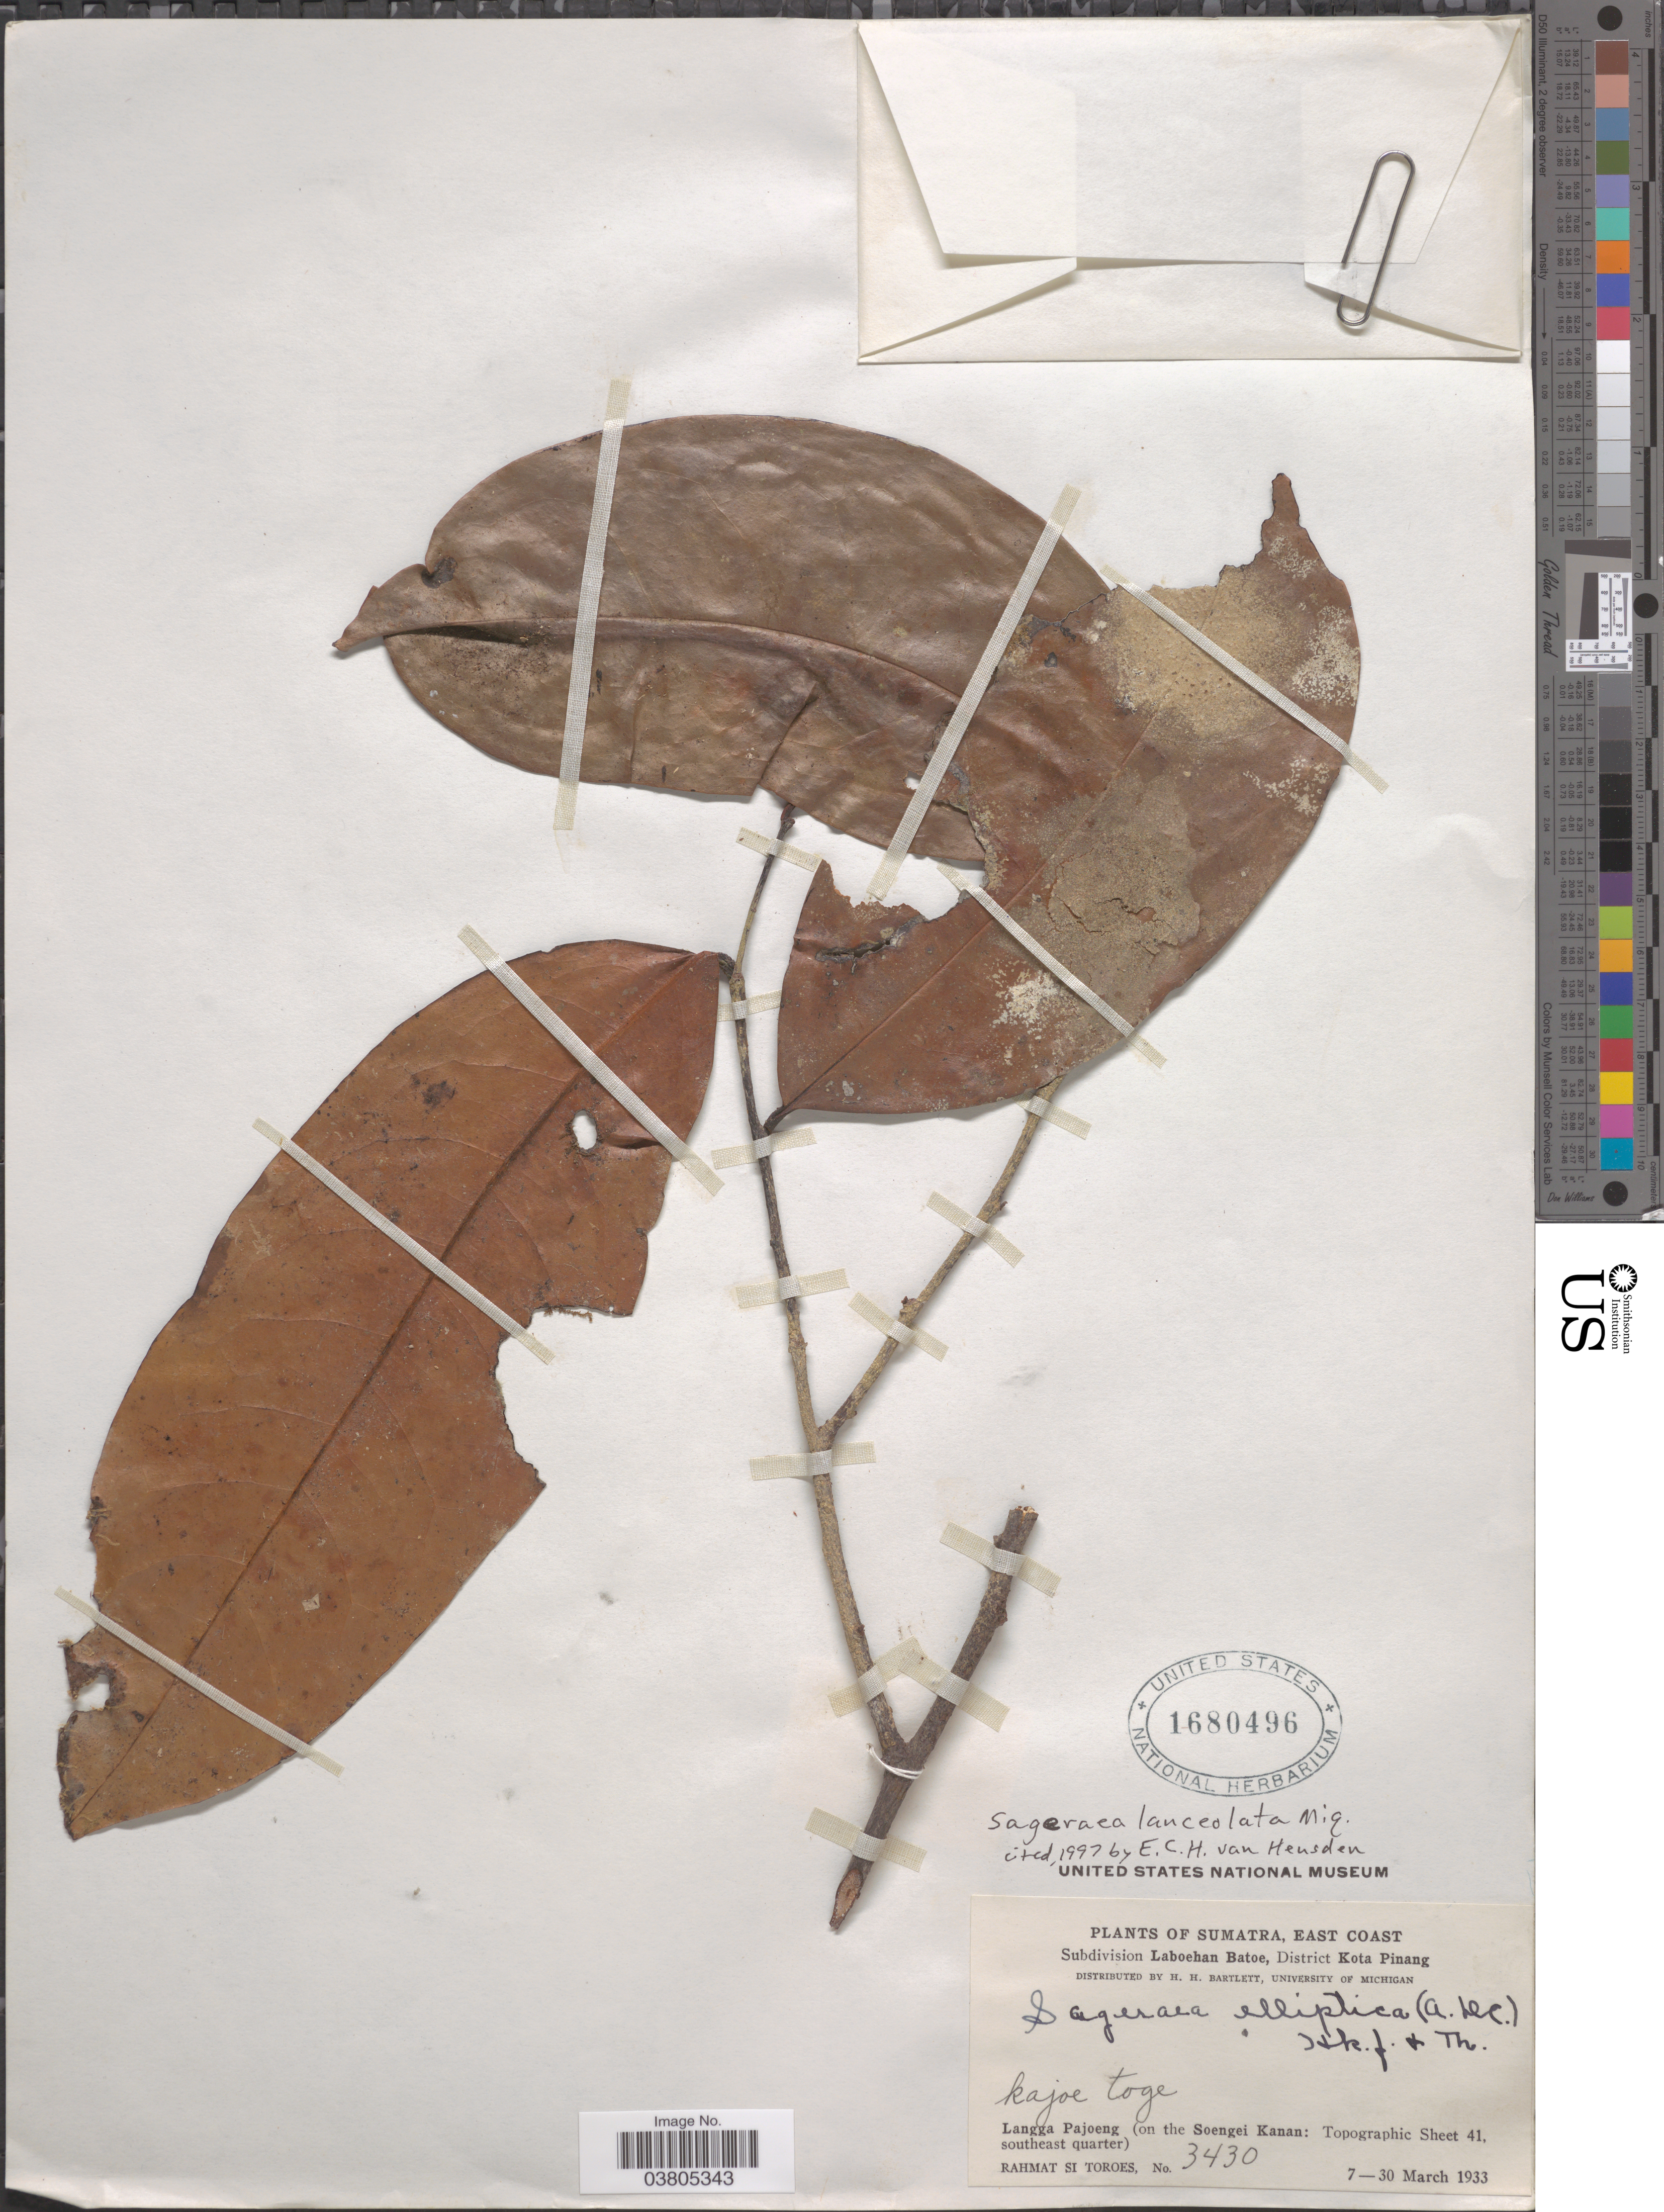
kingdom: Plantae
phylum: Tracheophyta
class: Magnoliopsida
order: Magnoliales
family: Annonaceae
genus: Sageraea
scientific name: Sageraea lanceolata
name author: Miq.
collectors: Rahmat Si Boeea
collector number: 3430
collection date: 1933-03-07/1933-03-30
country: Indonesia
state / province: Sumatra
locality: East Coast. Subdivision Laboehan Batoe, District Kota Pinang. Langga Pajoeng (on the Soengei Kanan: Topographic Sheet 41, southeast quarter).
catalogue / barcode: US 1680496